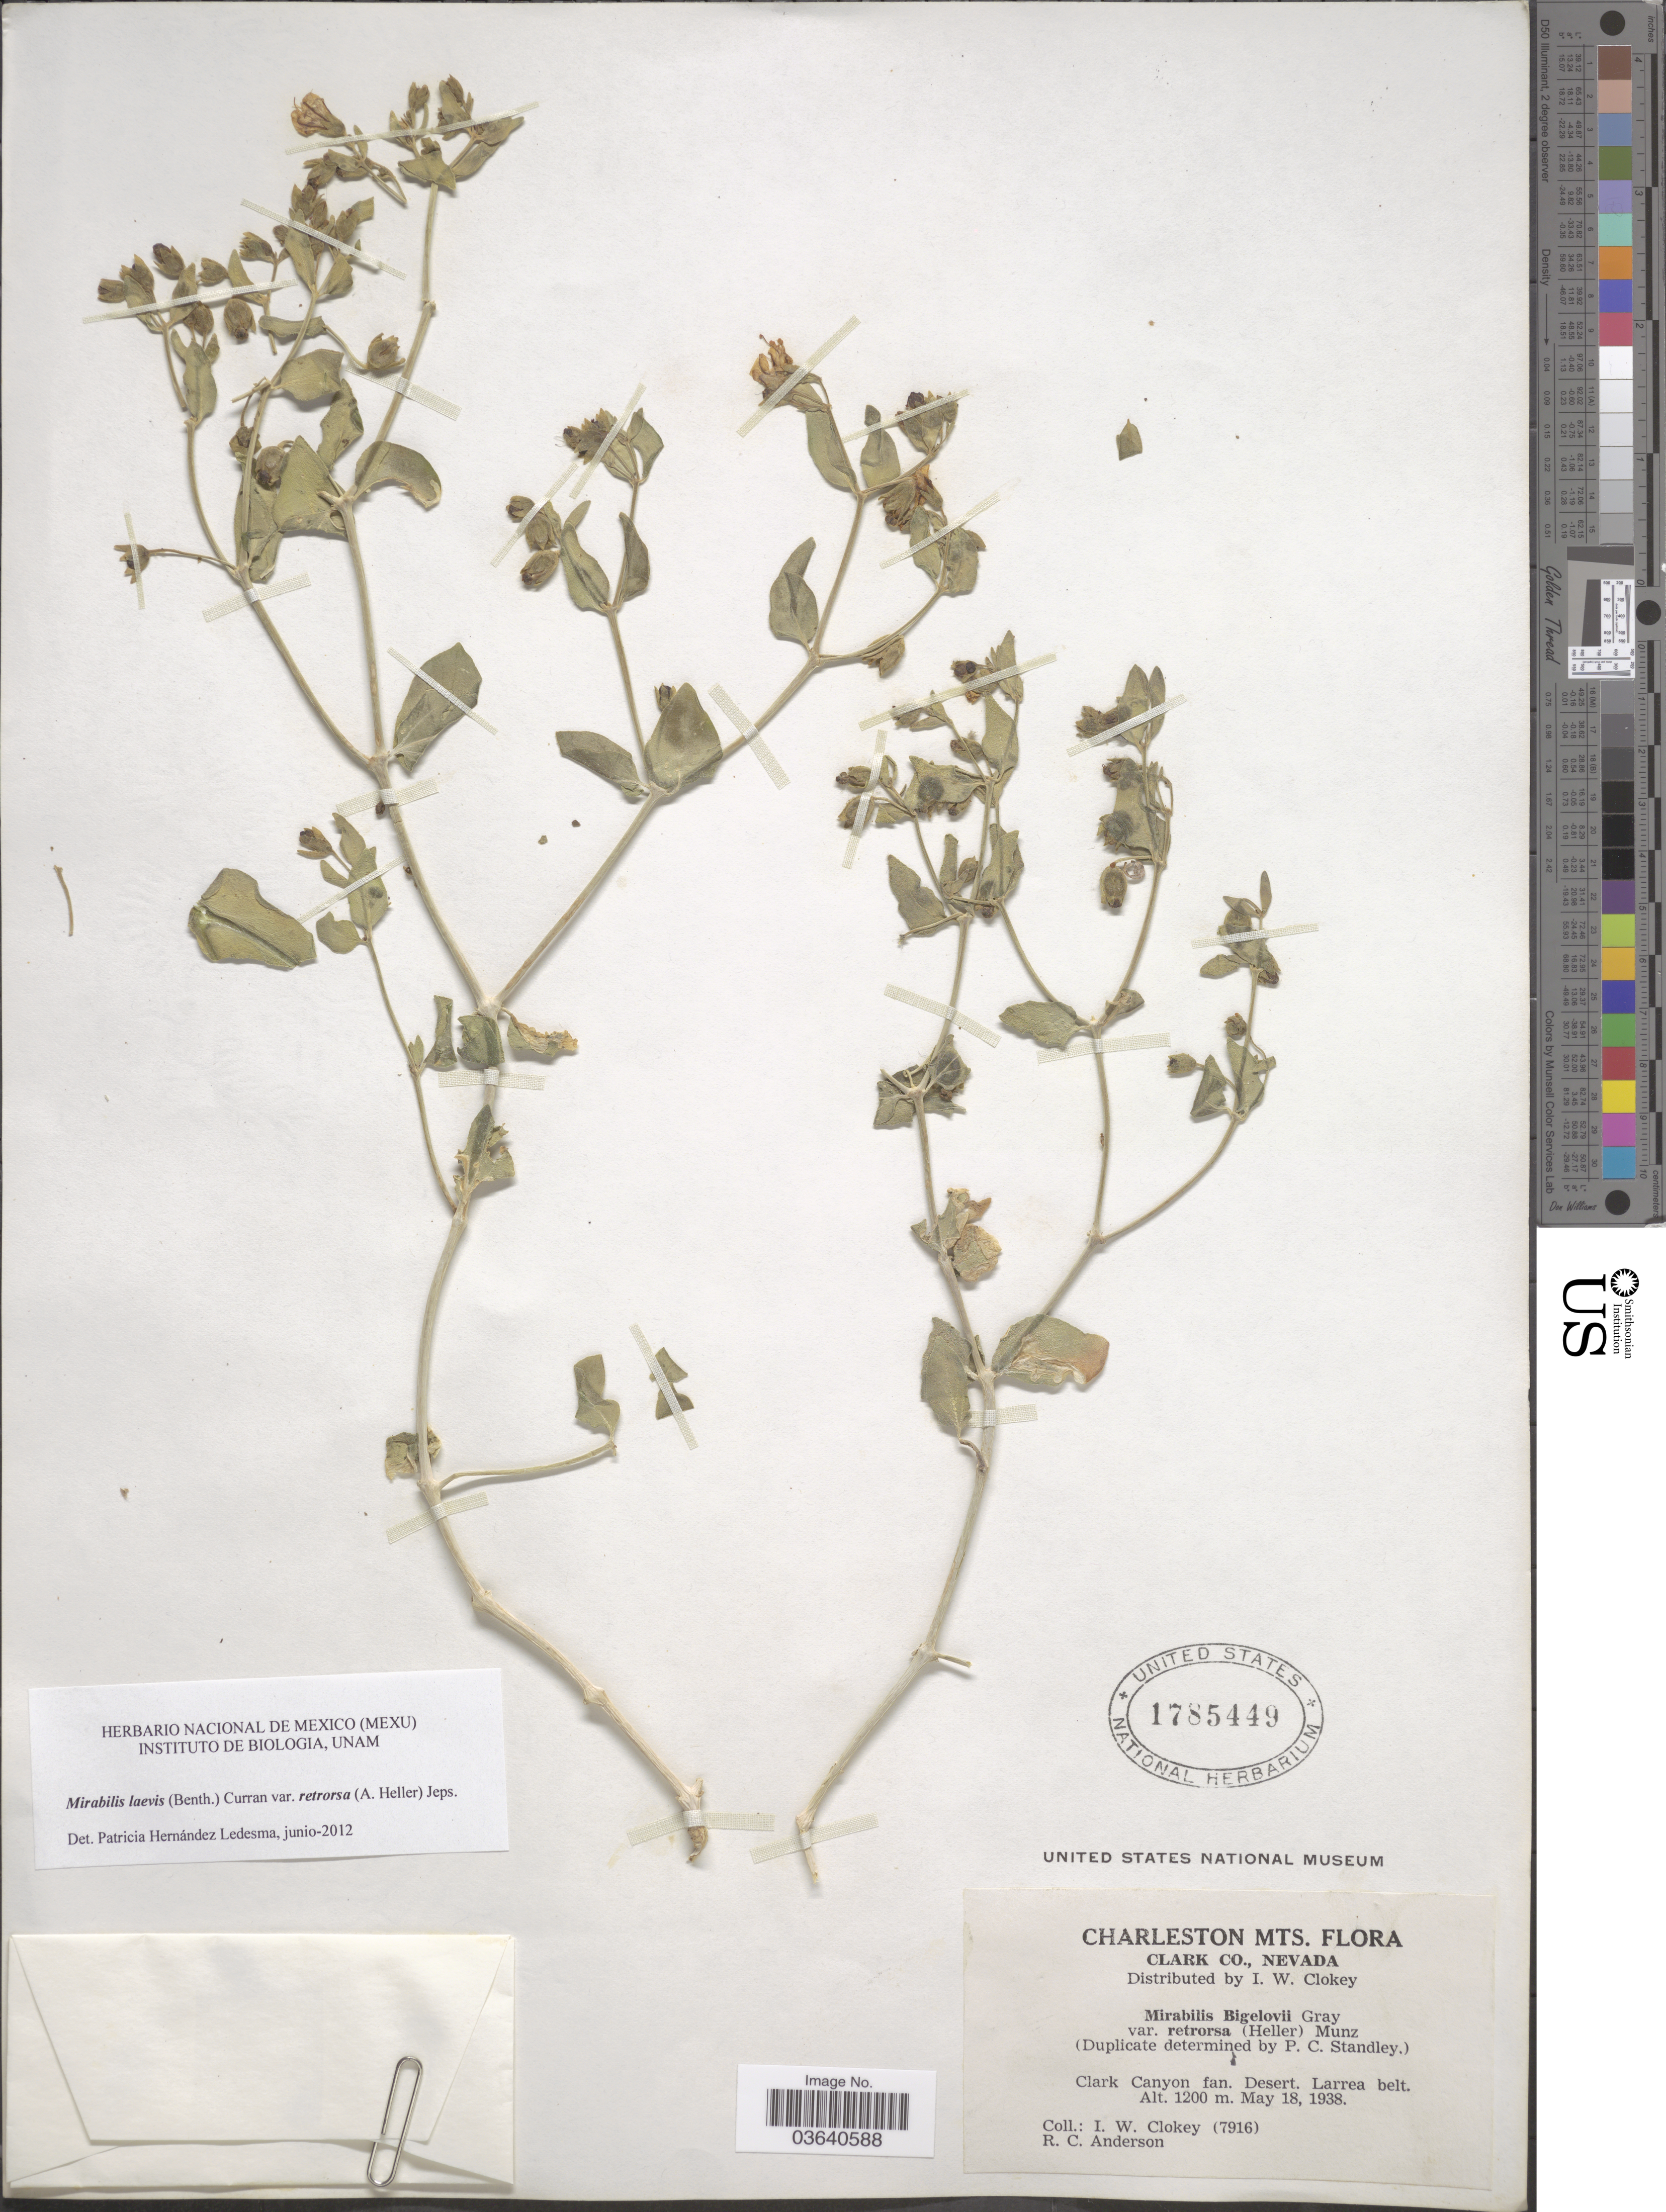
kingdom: Plantae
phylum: Tracheophyta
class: Magnoliopsida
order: Caryophyllales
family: Nyctaginaceae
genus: Mirabilis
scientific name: Mirabilis laevis var. retrorsa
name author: (A. Heller) Jeps.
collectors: I. W. Clokey & R. Anderson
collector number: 7916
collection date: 1938-05-18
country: United States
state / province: Nevada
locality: Charleston Mts. Clark Co. Clark Canyon fan. Desert. Larrea belt.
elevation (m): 1200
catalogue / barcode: US 1785449